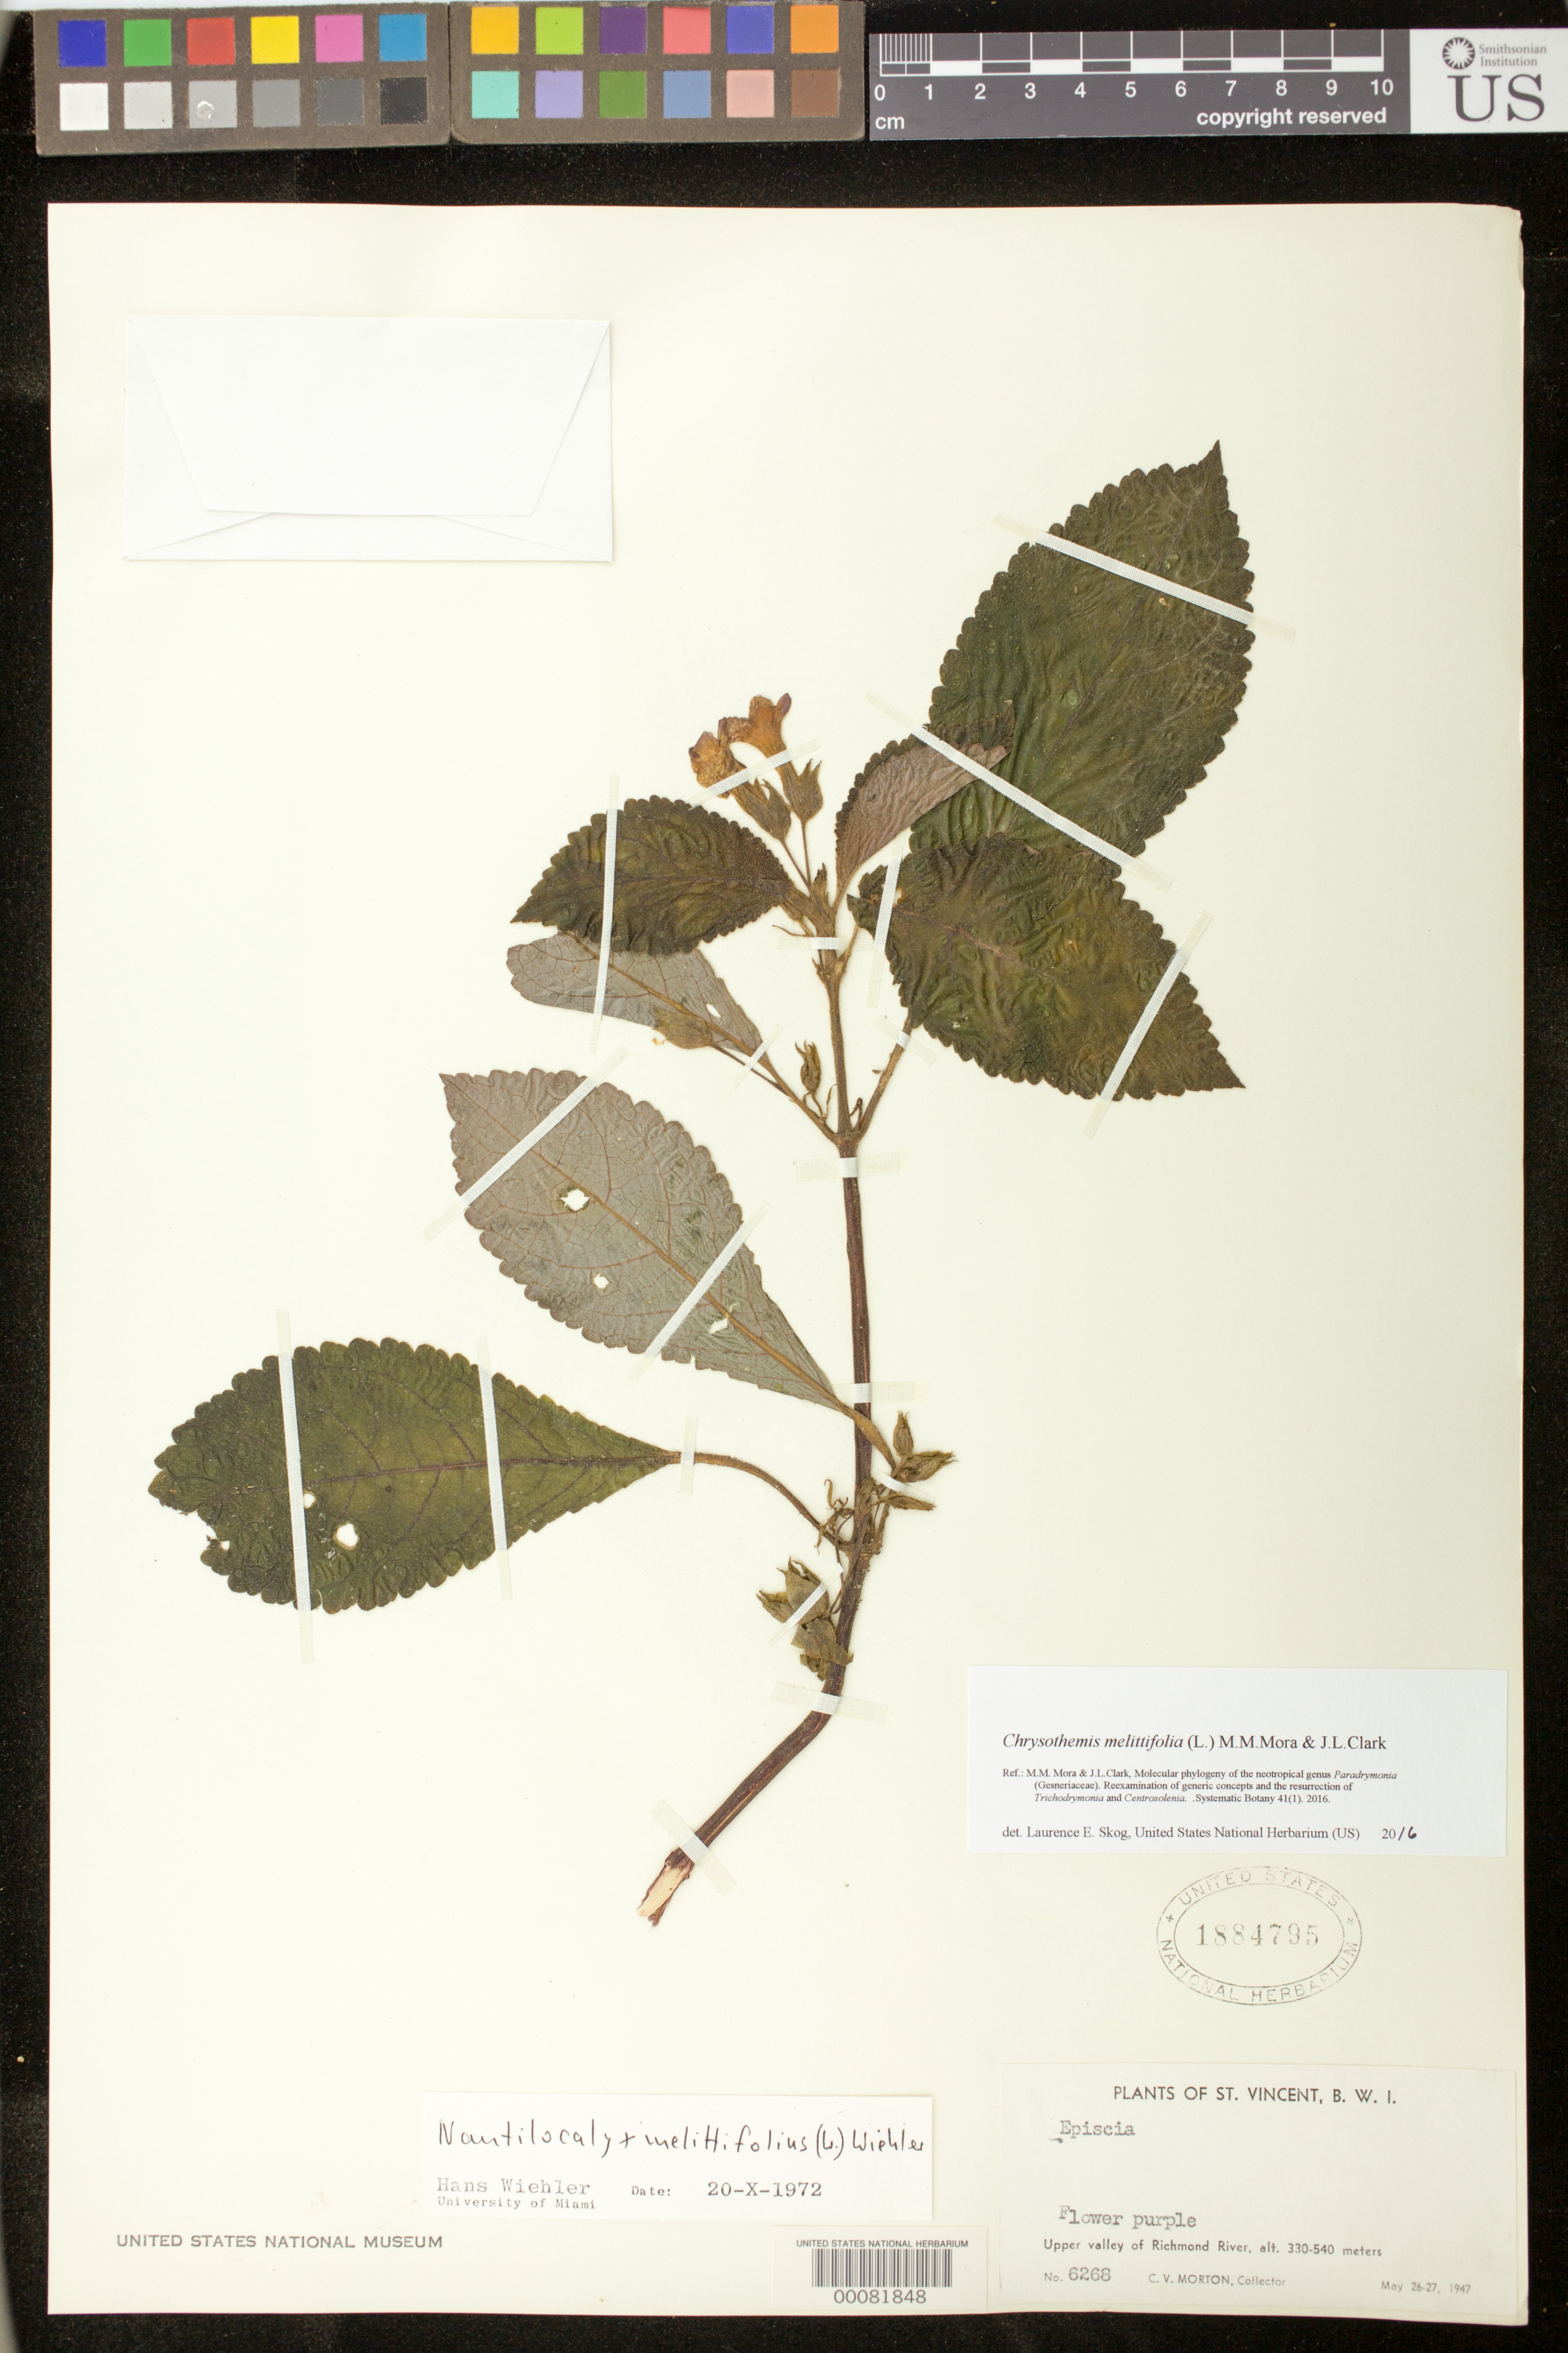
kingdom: Plantae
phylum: Tracheophyta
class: Magnoliopsida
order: Lamiales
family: Gesneriaceae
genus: Chrysothemis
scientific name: Chrysothemis melittifolia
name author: (L.) M.M. Mora & J.L. Clark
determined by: Skog, Laurence E.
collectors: C. V. Morton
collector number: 6268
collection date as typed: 26-27 May 1947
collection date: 1947-05-26/1947-05-27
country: St. Vincent - Grenadines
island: St. Vincent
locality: Upper valley of Richmond River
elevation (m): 330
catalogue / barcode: US 1884795